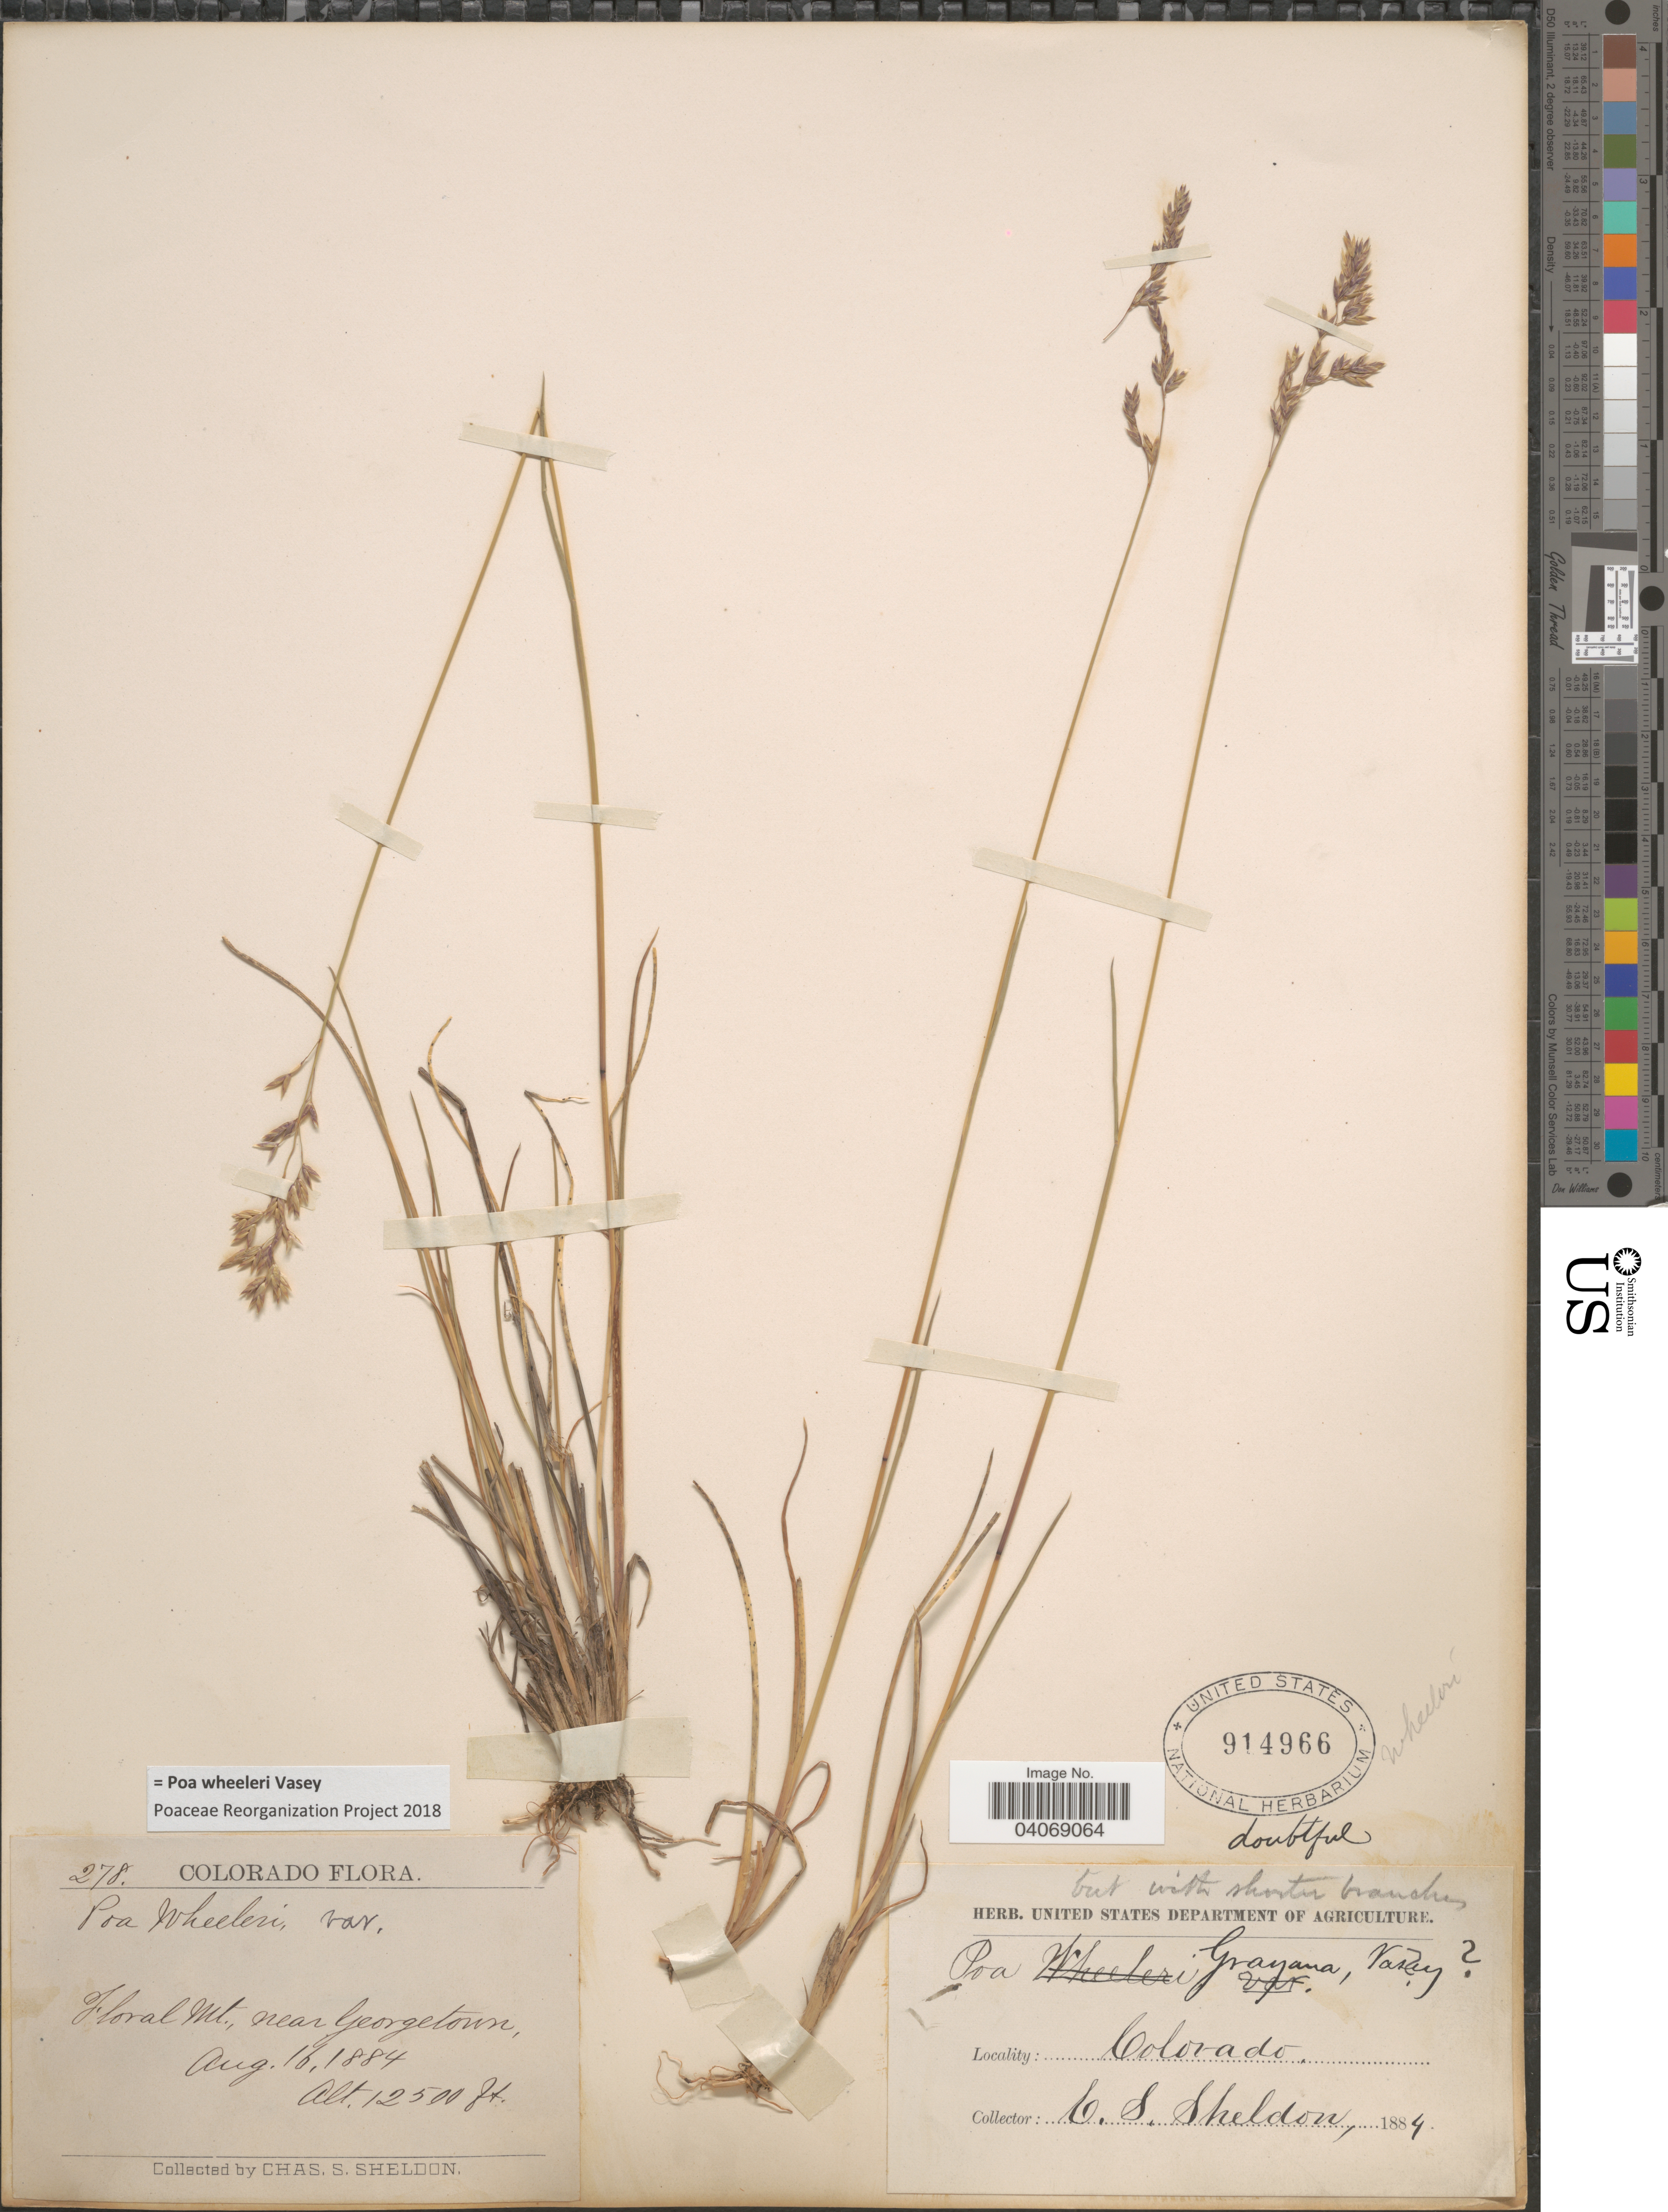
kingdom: Plantae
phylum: Tracheophyta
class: Liliopsida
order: Poales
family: Poaceae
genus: Poa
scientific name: Poa wheeleri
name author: Vasey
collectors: C. S. Sheldon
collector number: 278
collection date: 1884-08-16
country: United States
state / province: Colorado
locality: Floral Mt., near Georgetown.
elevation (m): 3810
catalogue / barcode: US 914966